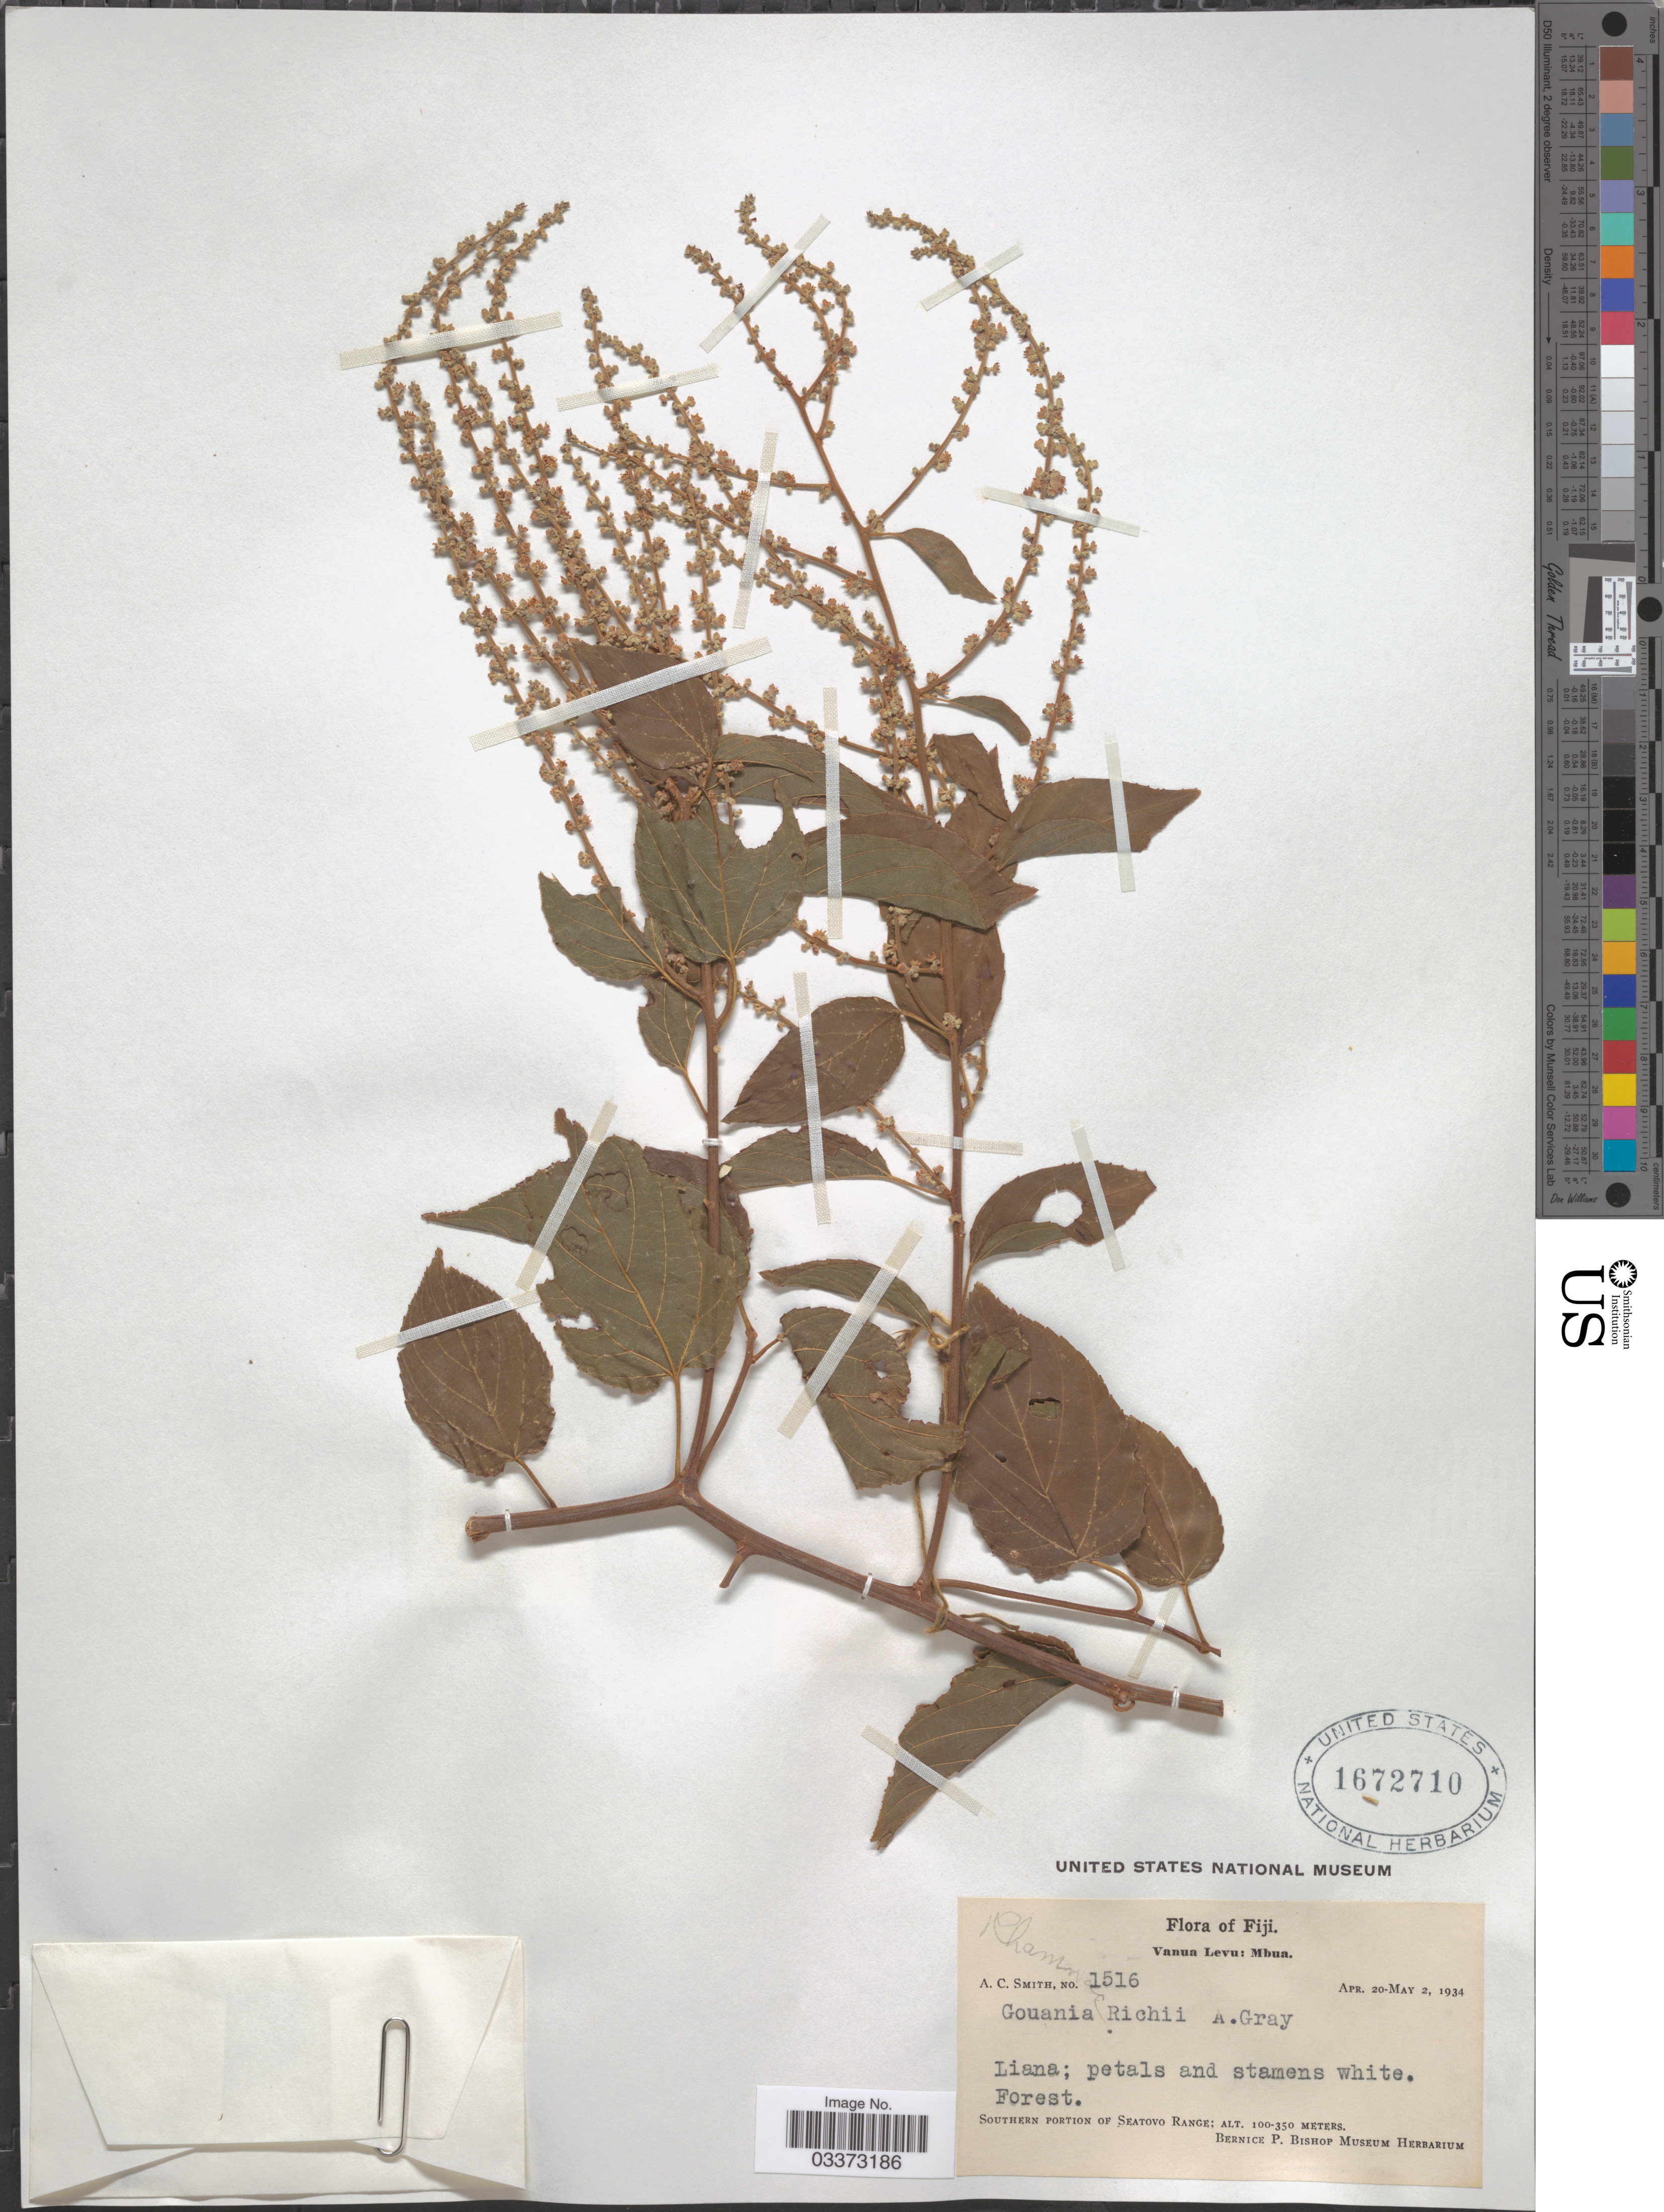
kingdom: Plantae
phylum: Tracheophyta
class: Magnoliopsida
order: Rosales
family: Rhamnaceae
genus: Gouania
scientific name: Gouania richii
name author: A. Gray in Wilkes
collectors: A. C. Smith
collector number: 1516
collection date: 1934-04-20/1934-05-02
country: Fiji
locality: Vanua Levu: Mbua. Southern Portion of Seatovo Range.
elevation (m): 100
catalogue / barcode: US 1672710